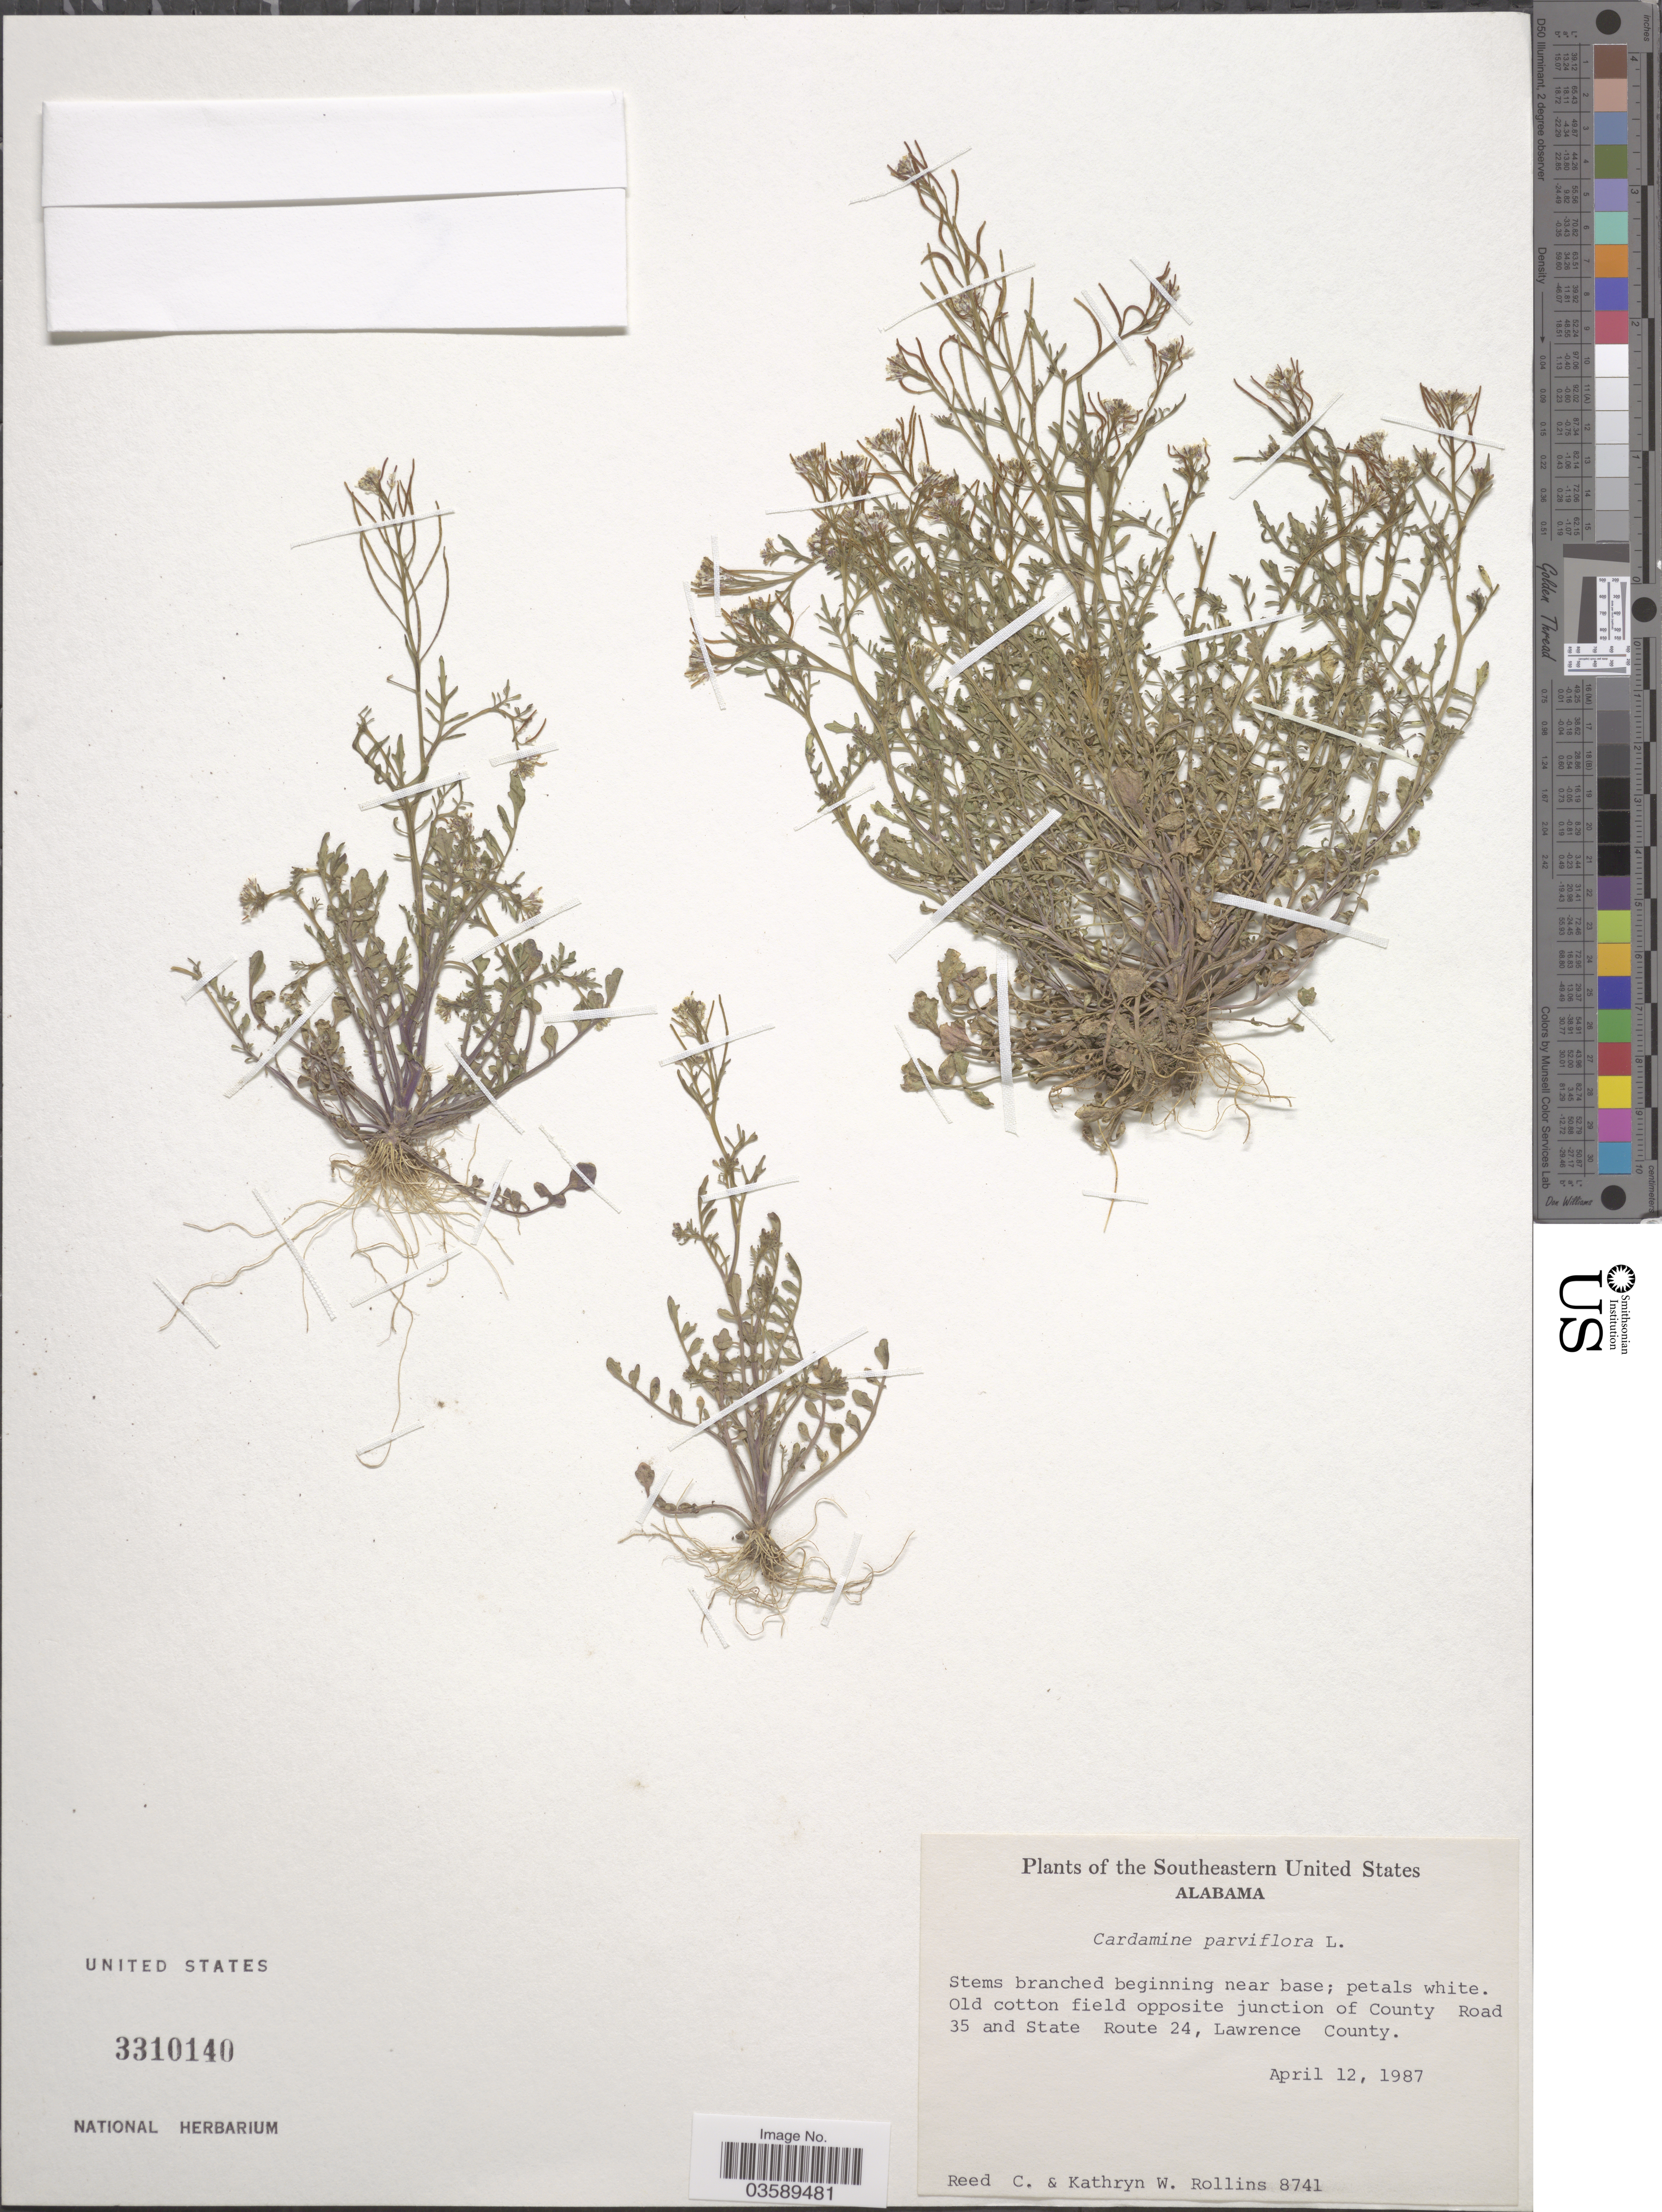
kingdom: Plantae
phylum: Tracheophyta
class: Magnoliopsida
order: Brassicales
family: Brassicaceae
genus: Cardamine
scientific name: Cardamine parviflora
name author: L.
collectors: R. C. Rollins & K. W. Rollins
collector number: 8741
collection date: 1987-04-12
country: United States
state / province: Alabama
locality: Southeastern United States. Old cotton field opposite junction of County Road 35 and State Route 24, Lawrence County.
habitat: old cotton field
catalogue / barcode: US 3310140